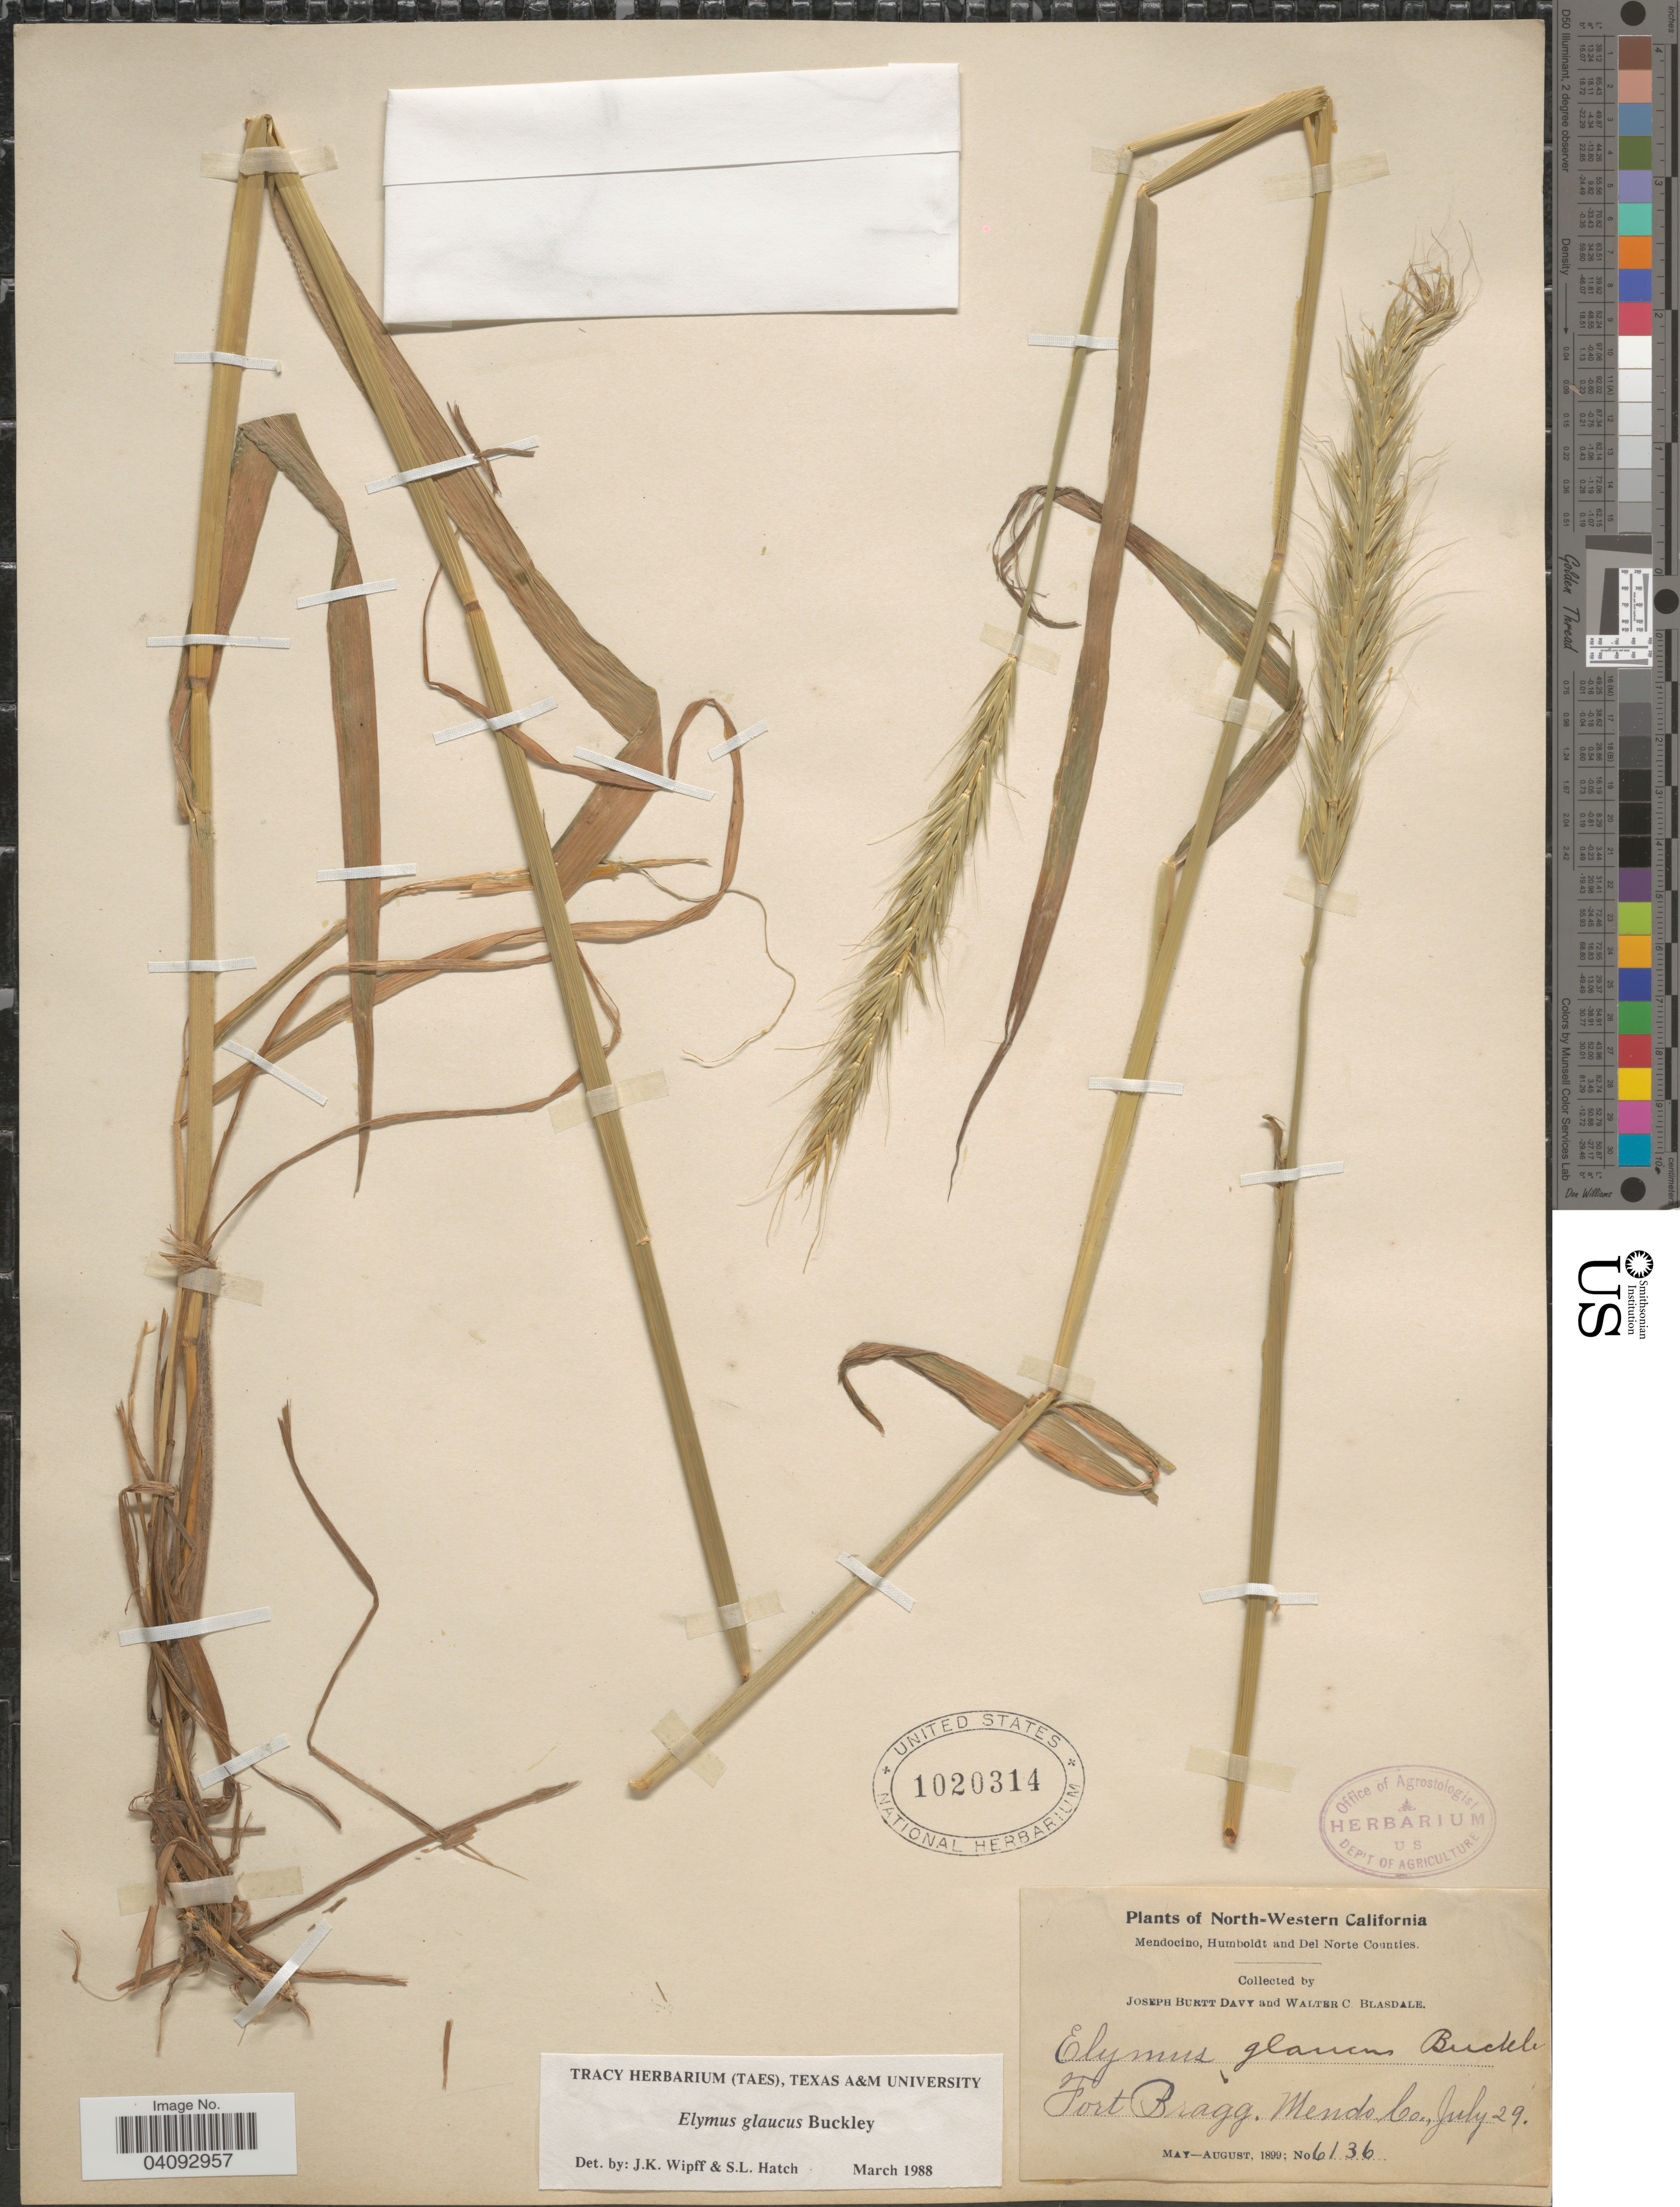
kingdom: Plantae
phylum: Tracheophyta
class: Liliopsida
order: Poales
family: Poaceae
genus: Elymus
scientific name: Elymus glaucus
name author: Buckley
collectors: J. Burtt Davy & W. Blasdale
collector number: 6136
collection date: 1899-07-29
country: United States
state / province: California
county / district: Mendocino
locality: North-Western California. Fort Bragg. Mendo. Co.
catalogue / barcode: US 1020314